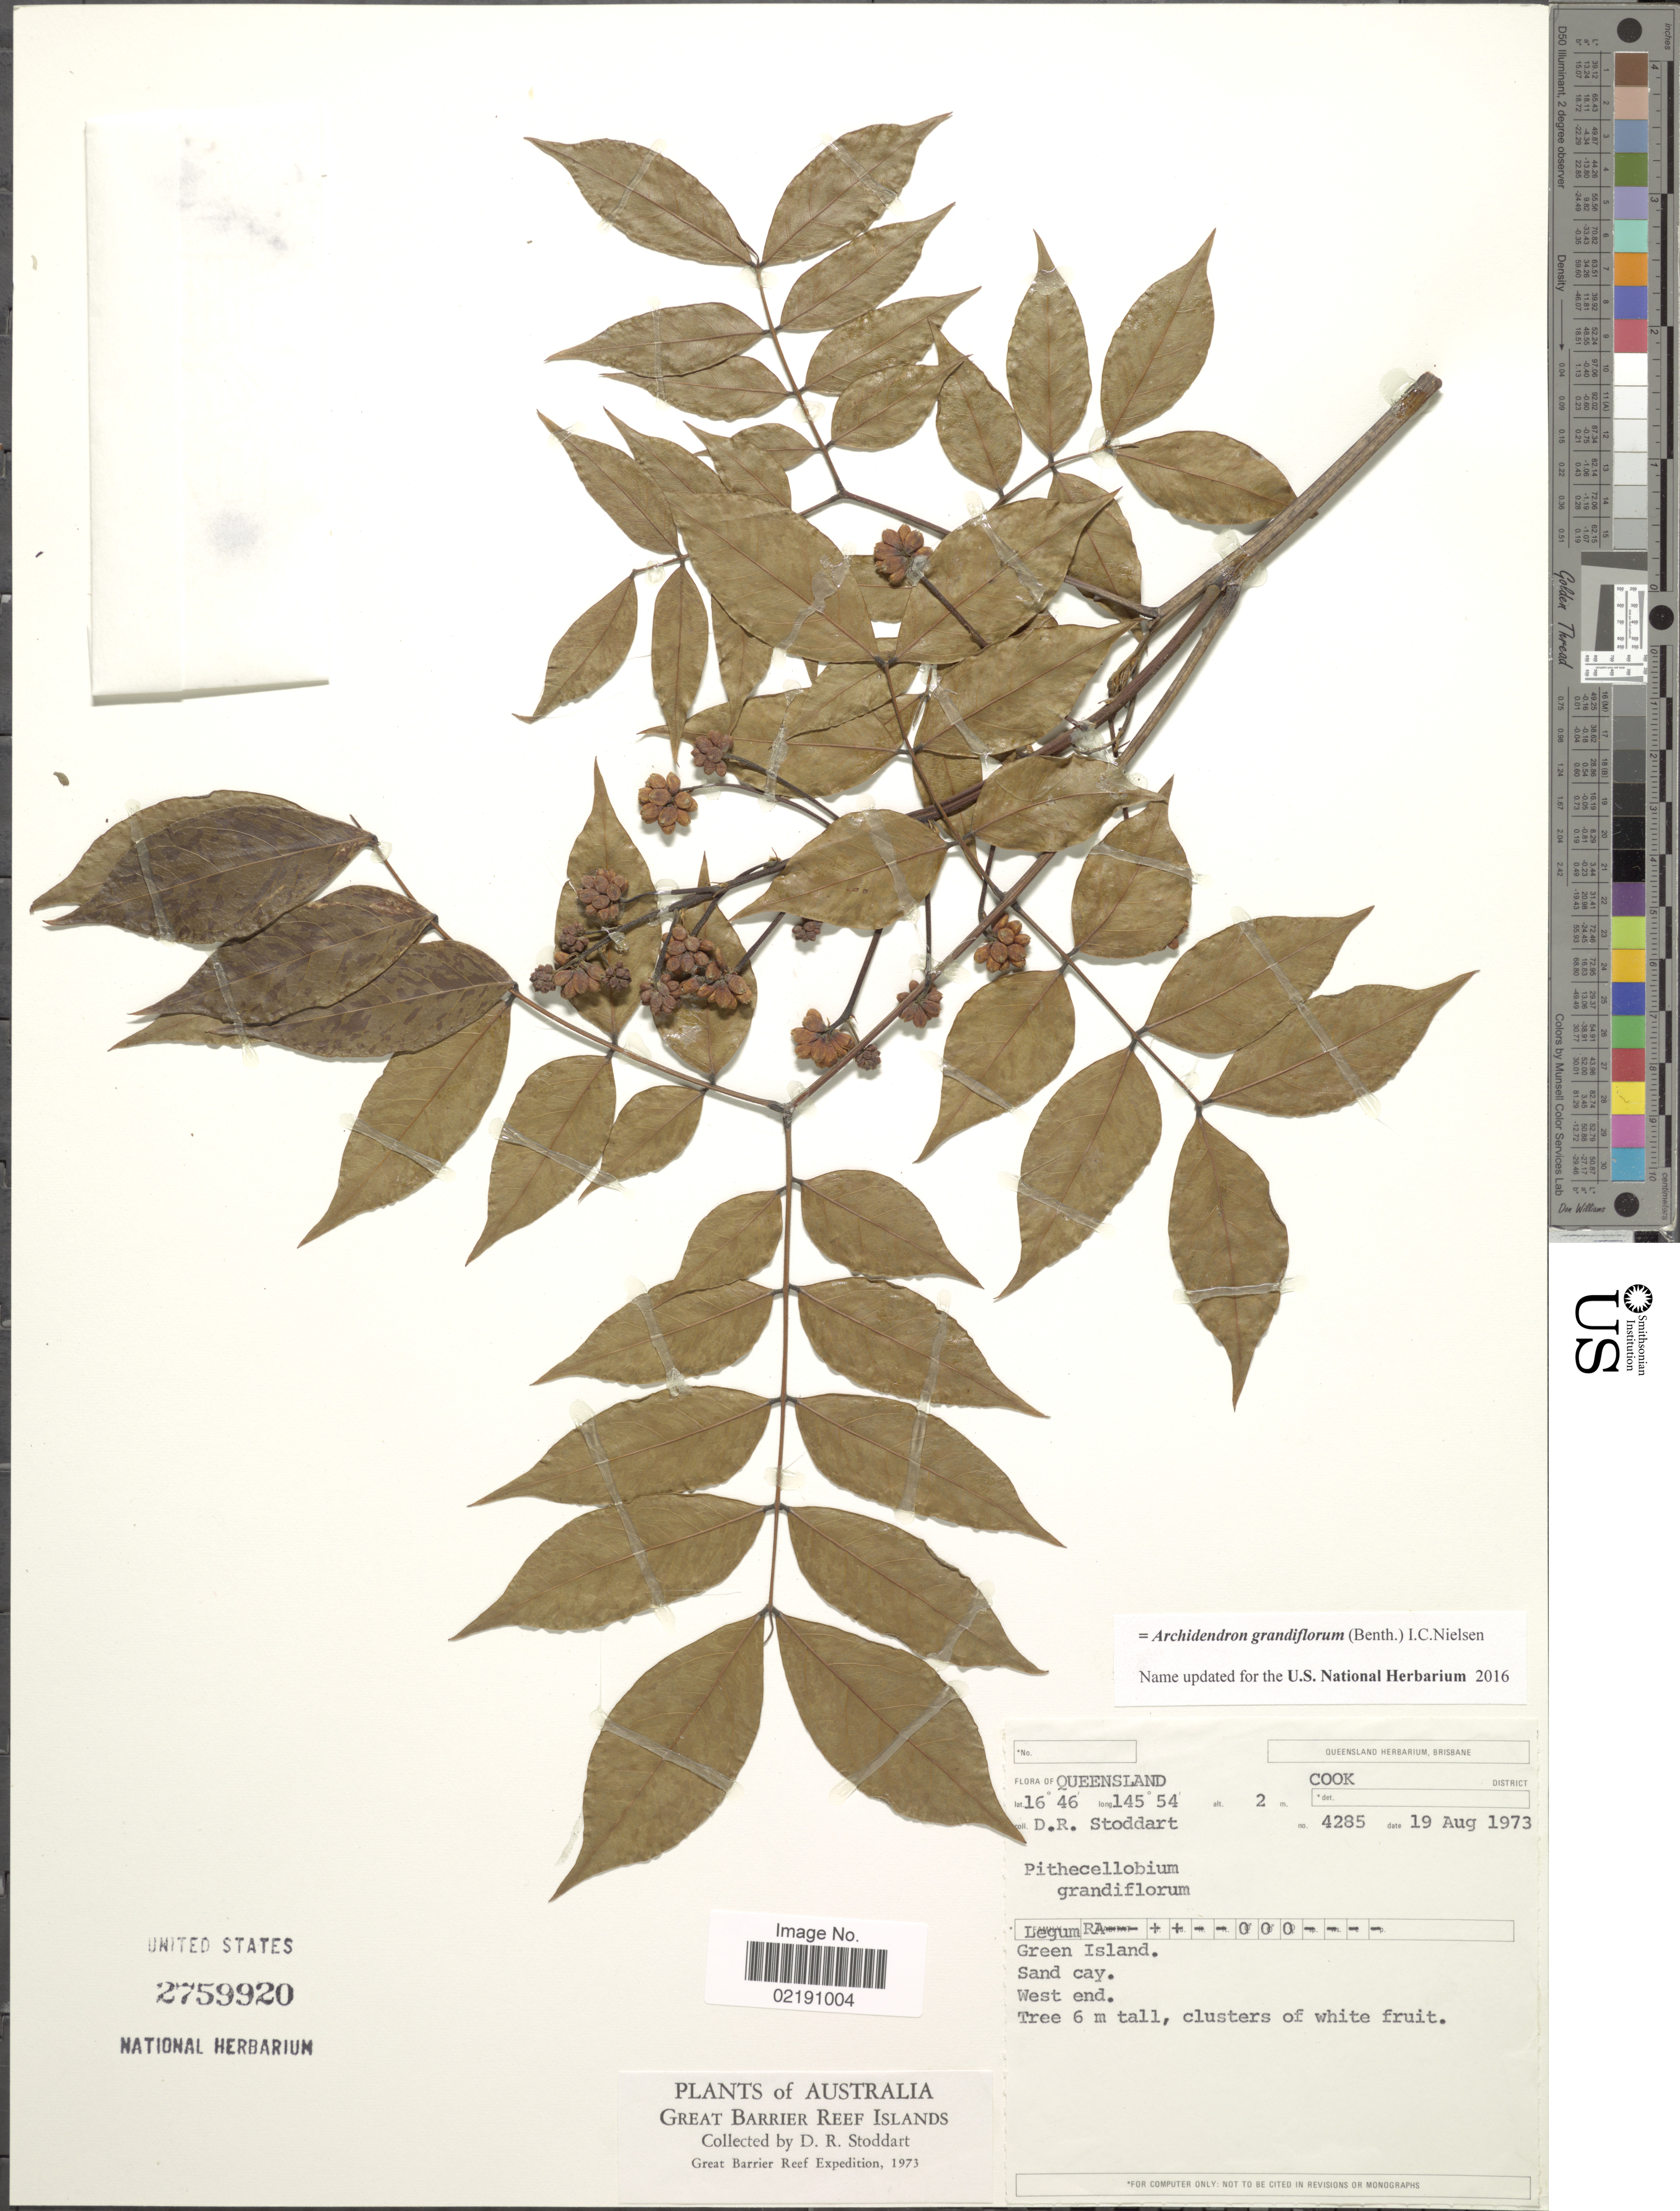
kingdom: Plantae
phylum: Tracheophyta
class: Magnoliopsida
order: Fabales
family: Fabaceae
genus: Archidendron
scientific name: Archidendron grandiflorum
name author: (Benth.) I.C. Nielsen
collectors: D. R. Stoddart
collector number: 4285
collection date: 1973-08-19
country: Australia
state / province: Queensland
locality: Queensland. Cook District. Green Island.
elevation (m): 2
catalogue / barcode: US 2759920